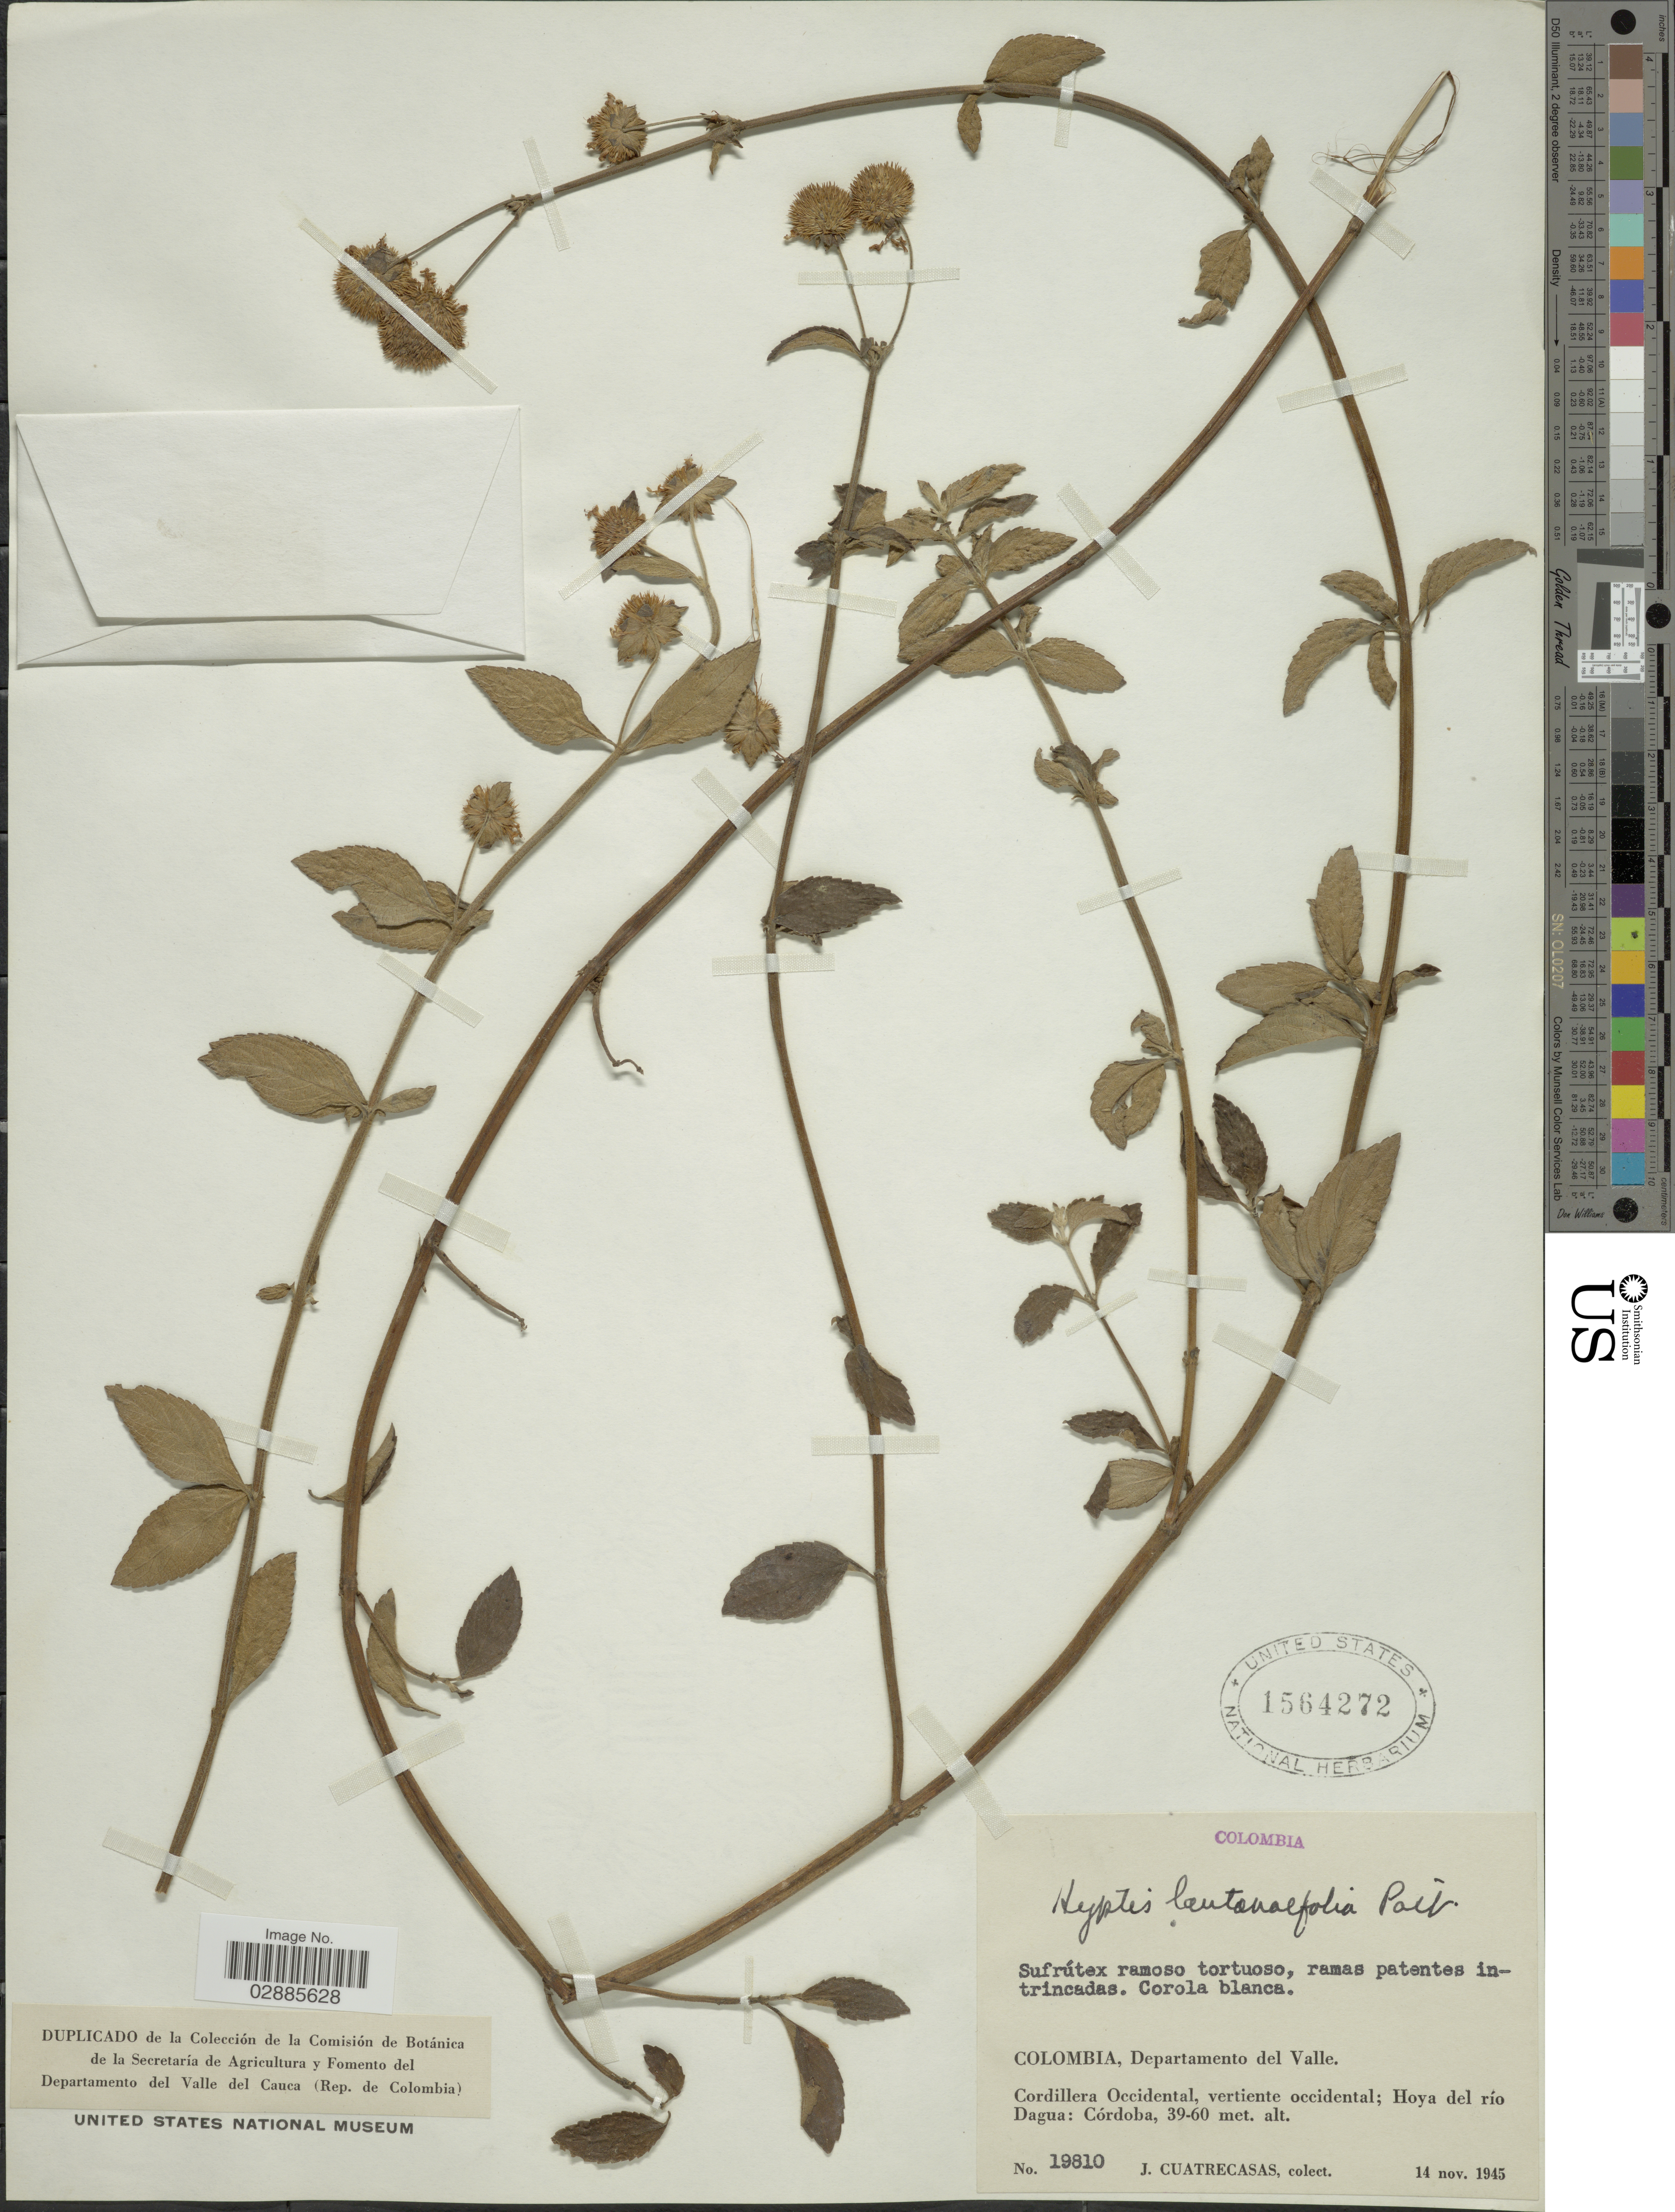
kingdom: Plantae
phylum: Tracheophyta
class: Magnoliopsida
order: Lamiales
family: Lamiaceae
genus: Hyptis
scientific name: Hyptis lantanifolia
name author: Poit.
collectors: J. Cuatrecasas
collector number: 19810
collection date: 1945-11-14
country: Colombia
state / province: Valle del Cauca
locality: Departamento del Valle. Cordillera Occidental, vertiente occidental; Hoya del río Dagua: Córdoba.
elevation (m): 39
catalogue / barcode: US 1564272